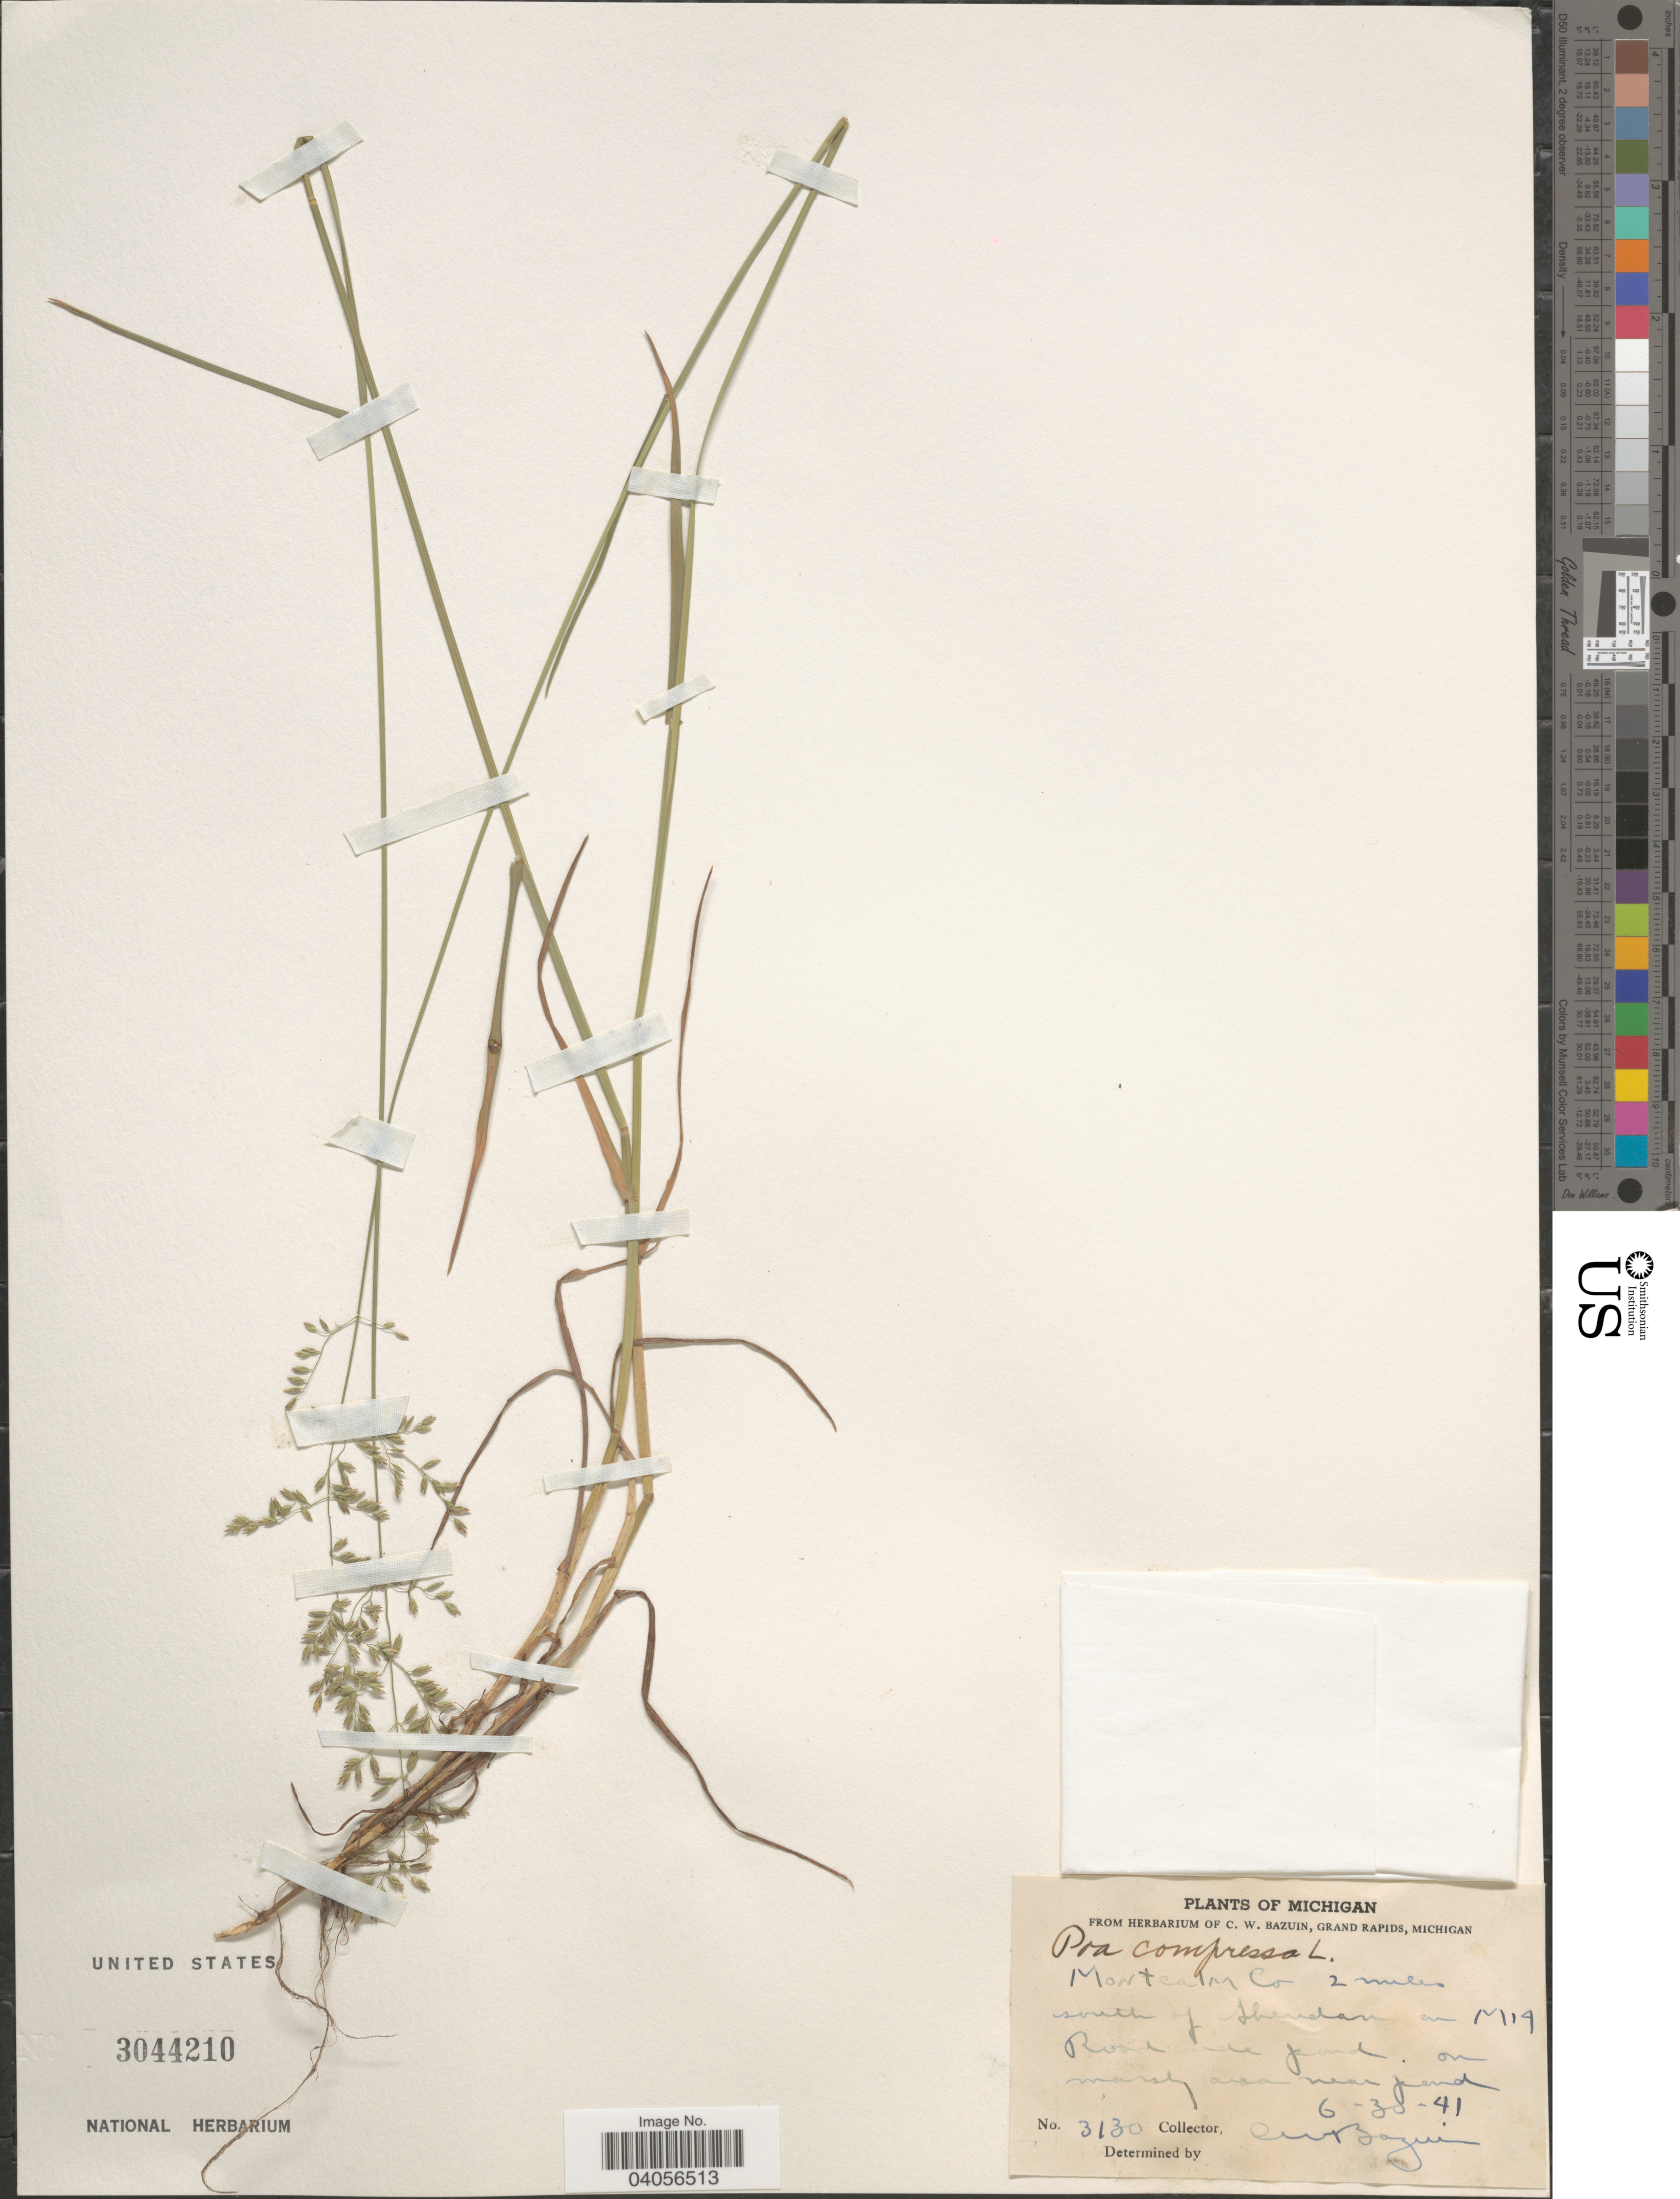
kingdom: Plantae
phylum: Tracheophyta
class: Liliopsida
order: Poales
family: Poaceae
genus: Poa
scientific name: Poa compressa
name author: L.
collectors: C. Bazuin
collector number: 3130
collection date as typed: Transcribed d/m/y: 30/6/41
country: United States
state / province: Michigan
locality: Montcalm Co 2 miles south of Sheridan M14.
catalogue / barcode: US 3044210